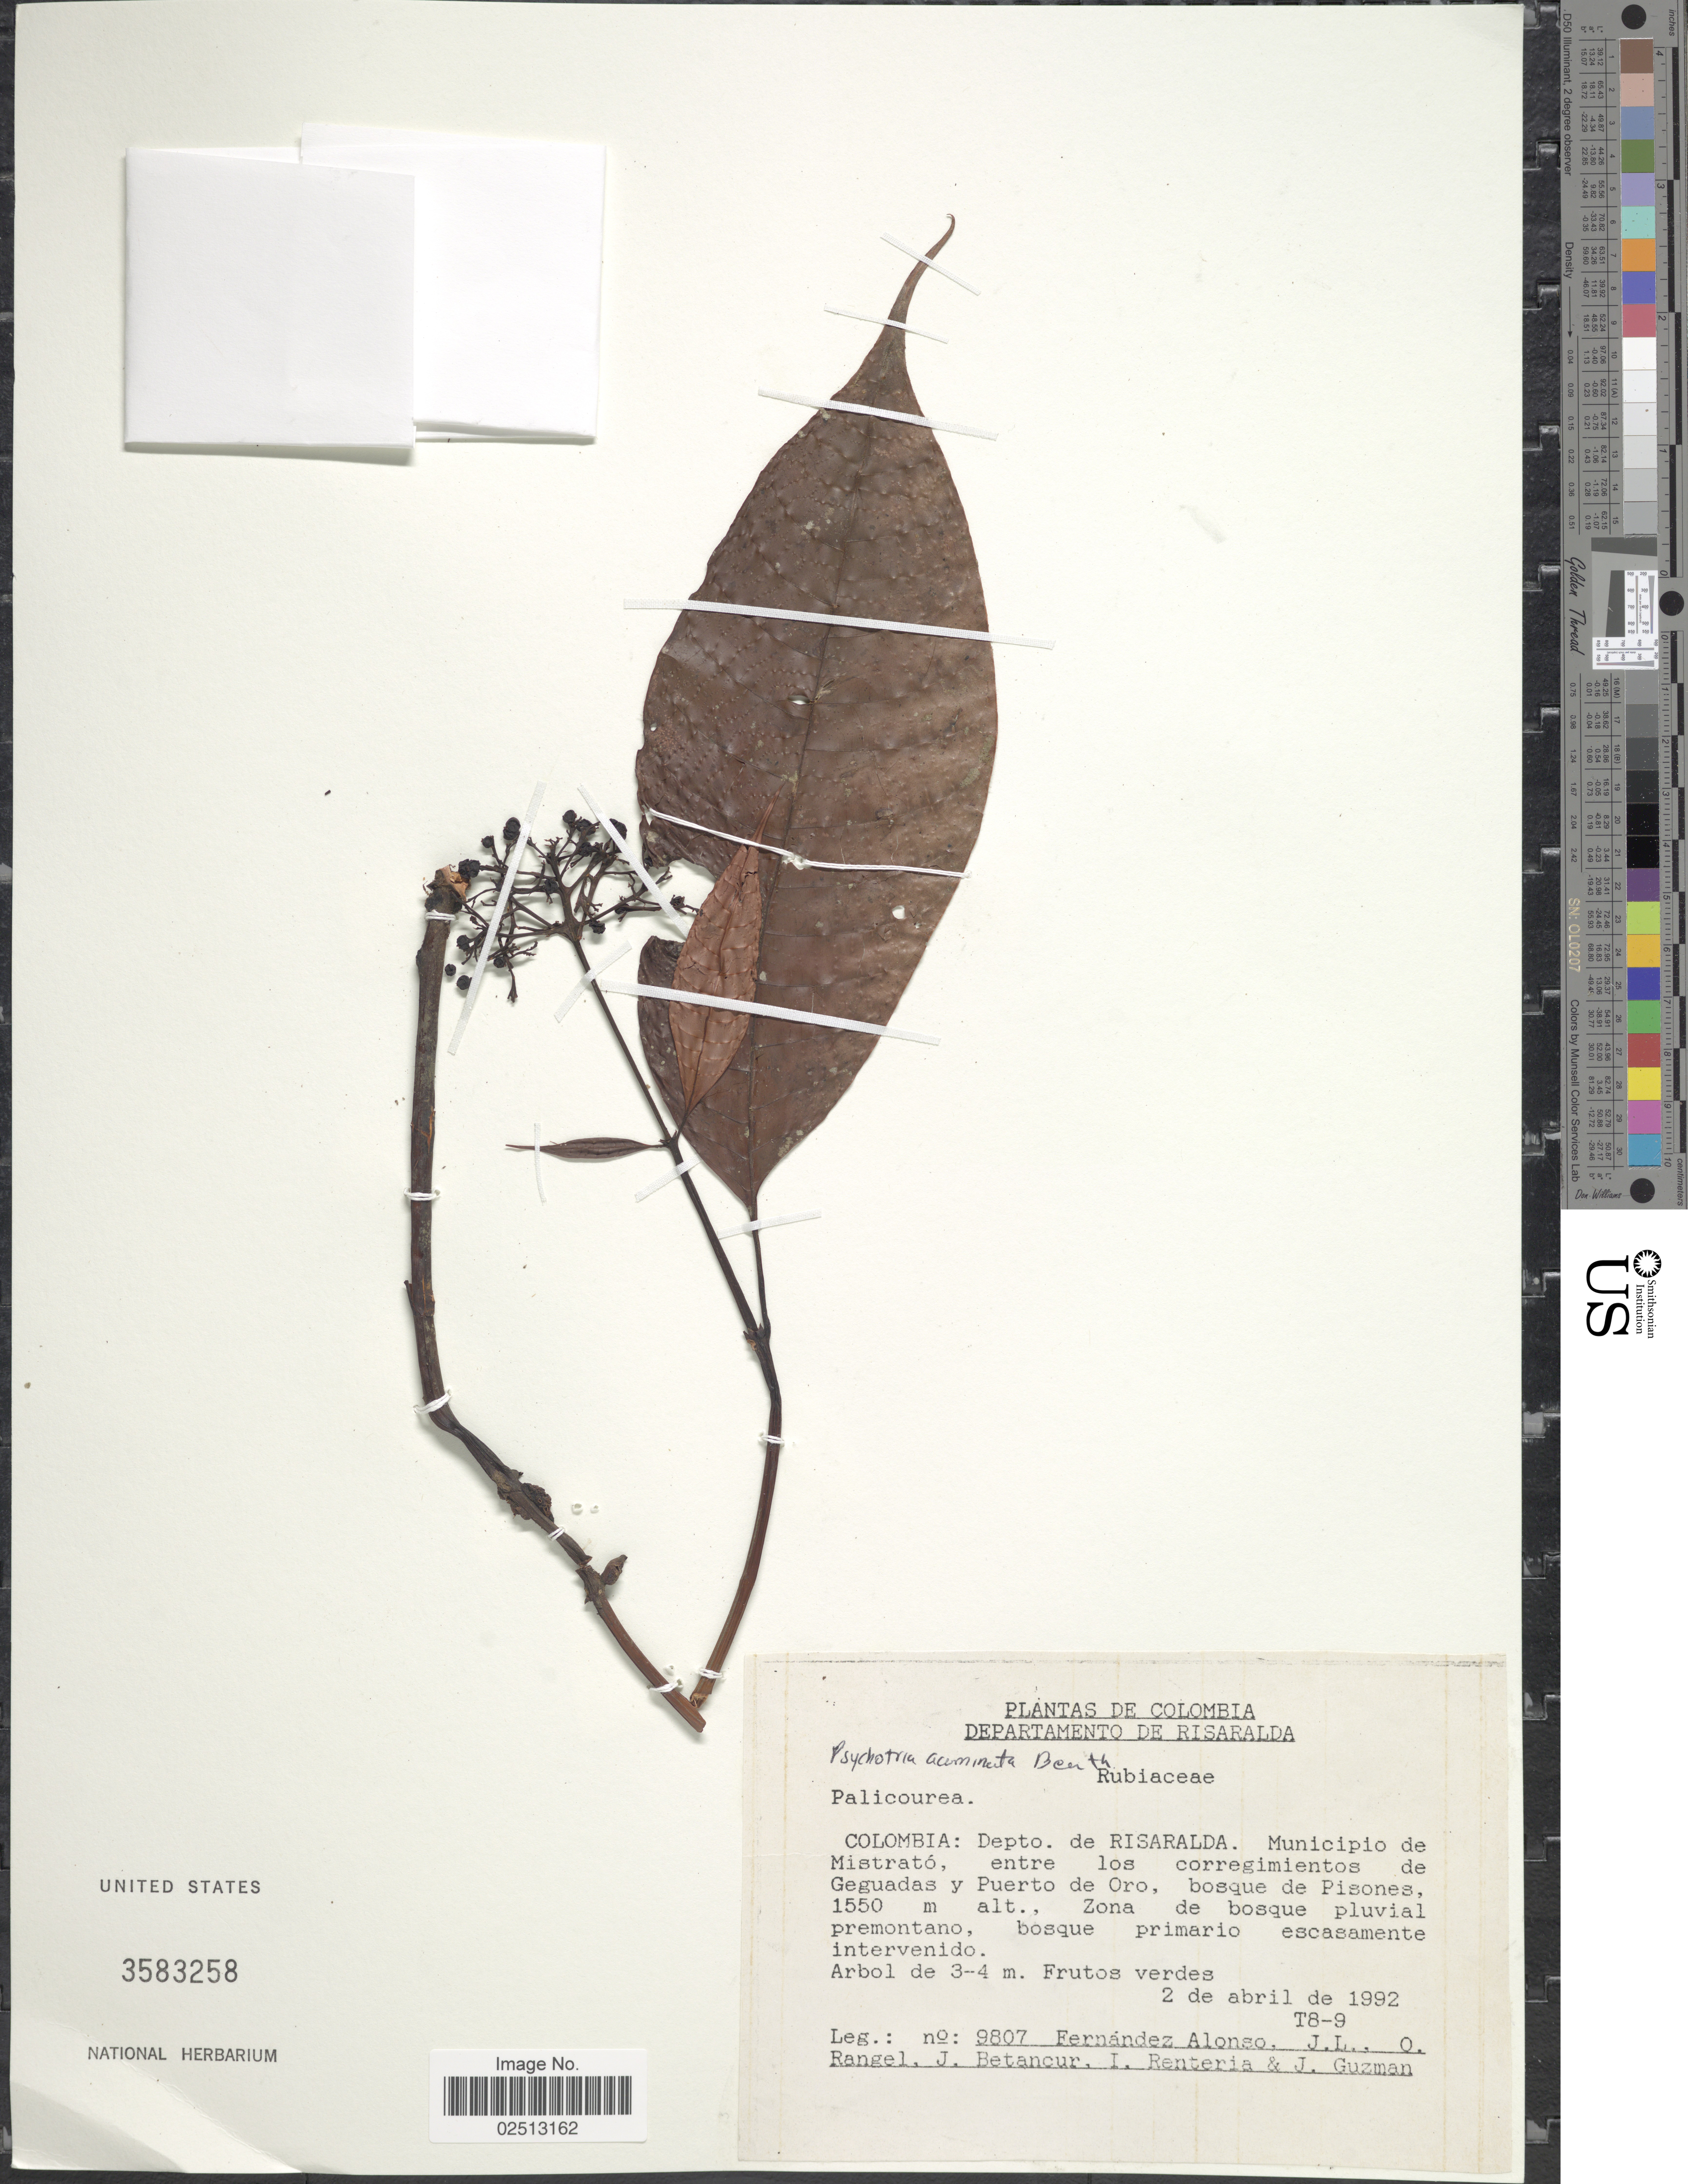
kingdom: Plantae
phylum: Tracheophyta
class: Magnoliopsida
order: Gentianales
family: Rubiaceae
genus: Psychotria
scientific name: Psychotria acuminata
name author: Benth.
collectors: J. L. Fernández-Alonso, O. Rangel, J. Betancur, I. Renteria & J. Guzman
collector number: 9807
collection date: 1992-04-02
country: Colombia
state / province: Risaralda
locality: Colombia: Depto. de Risaralda. Municipio de Mistrato, entre los corregemientos de Geguadas y Puerto de Oro, selva de Pisones.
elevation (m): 1550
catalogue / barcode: US 3583258